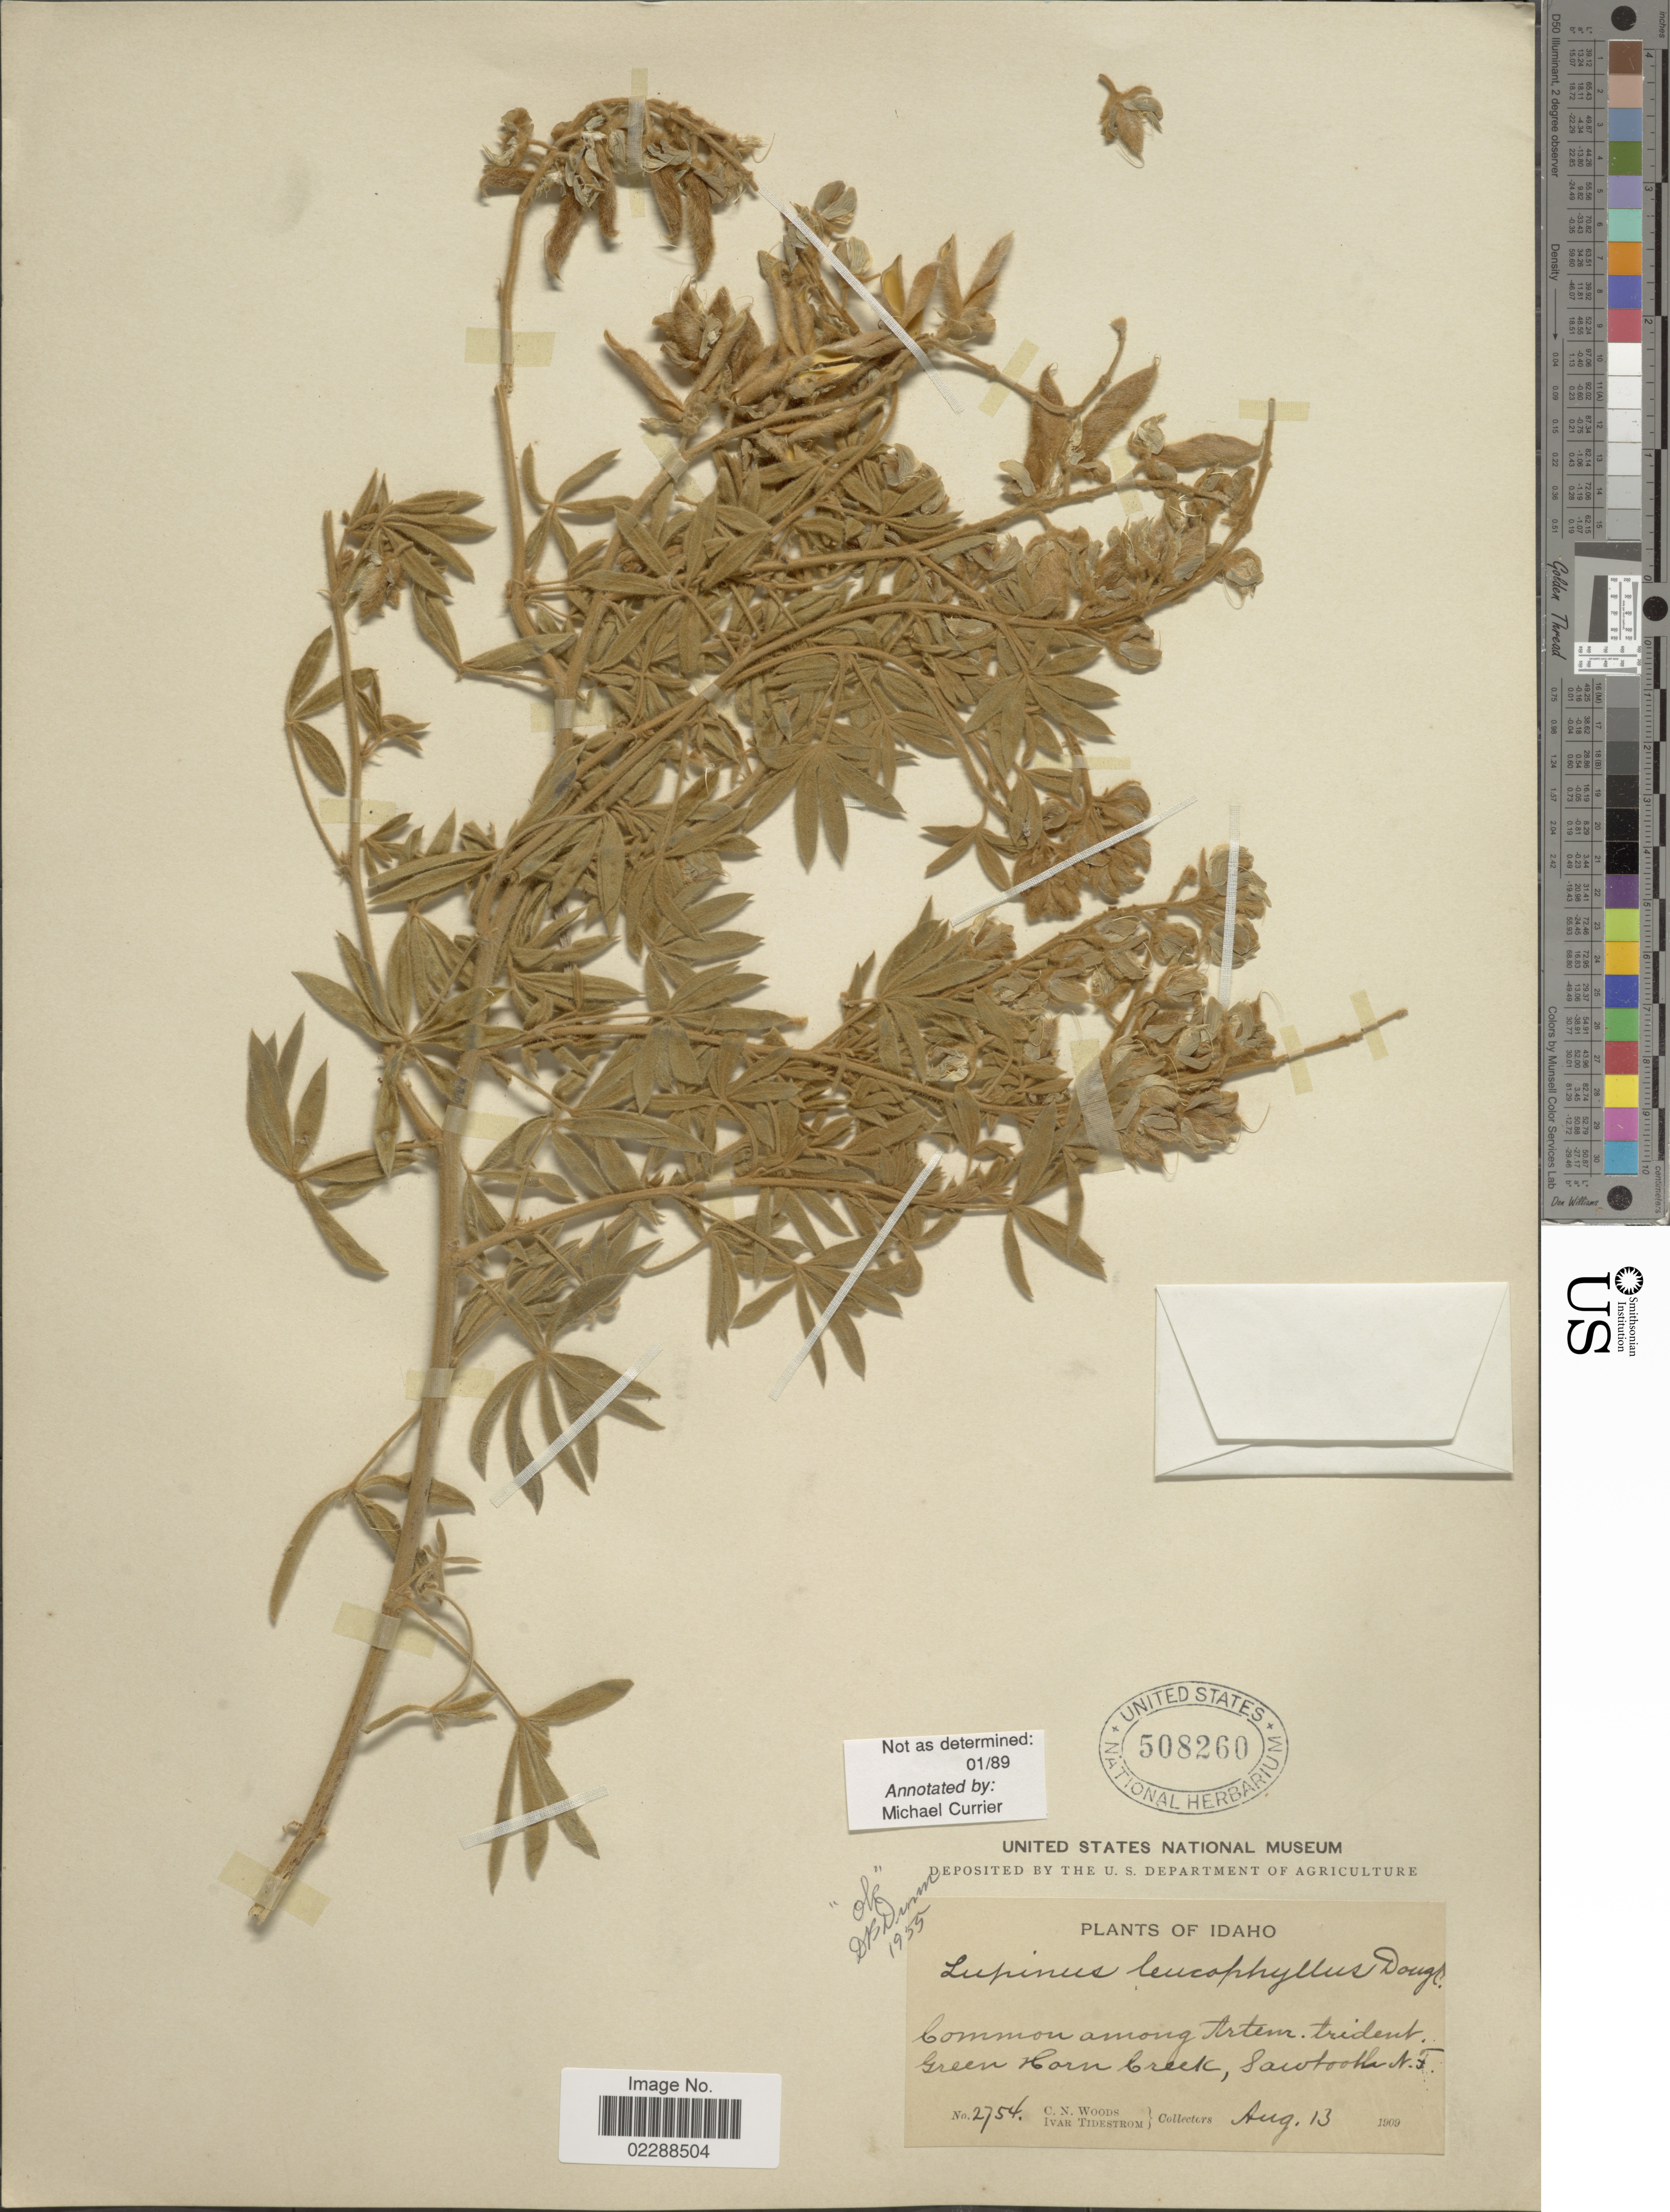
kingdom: Plantae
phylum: Tracheophyta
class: Magnoliopsida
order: Fabales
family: Fabaceae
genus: Lupinus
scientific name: Lupinus sp.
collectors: C. Woods & I. F. Tidestrom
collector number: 2754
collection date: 1909-08-13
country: United States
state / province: Idaho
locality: Common among Artem trident, Green Harm Creek, Sawtooth N.F.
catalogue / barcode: US 508260